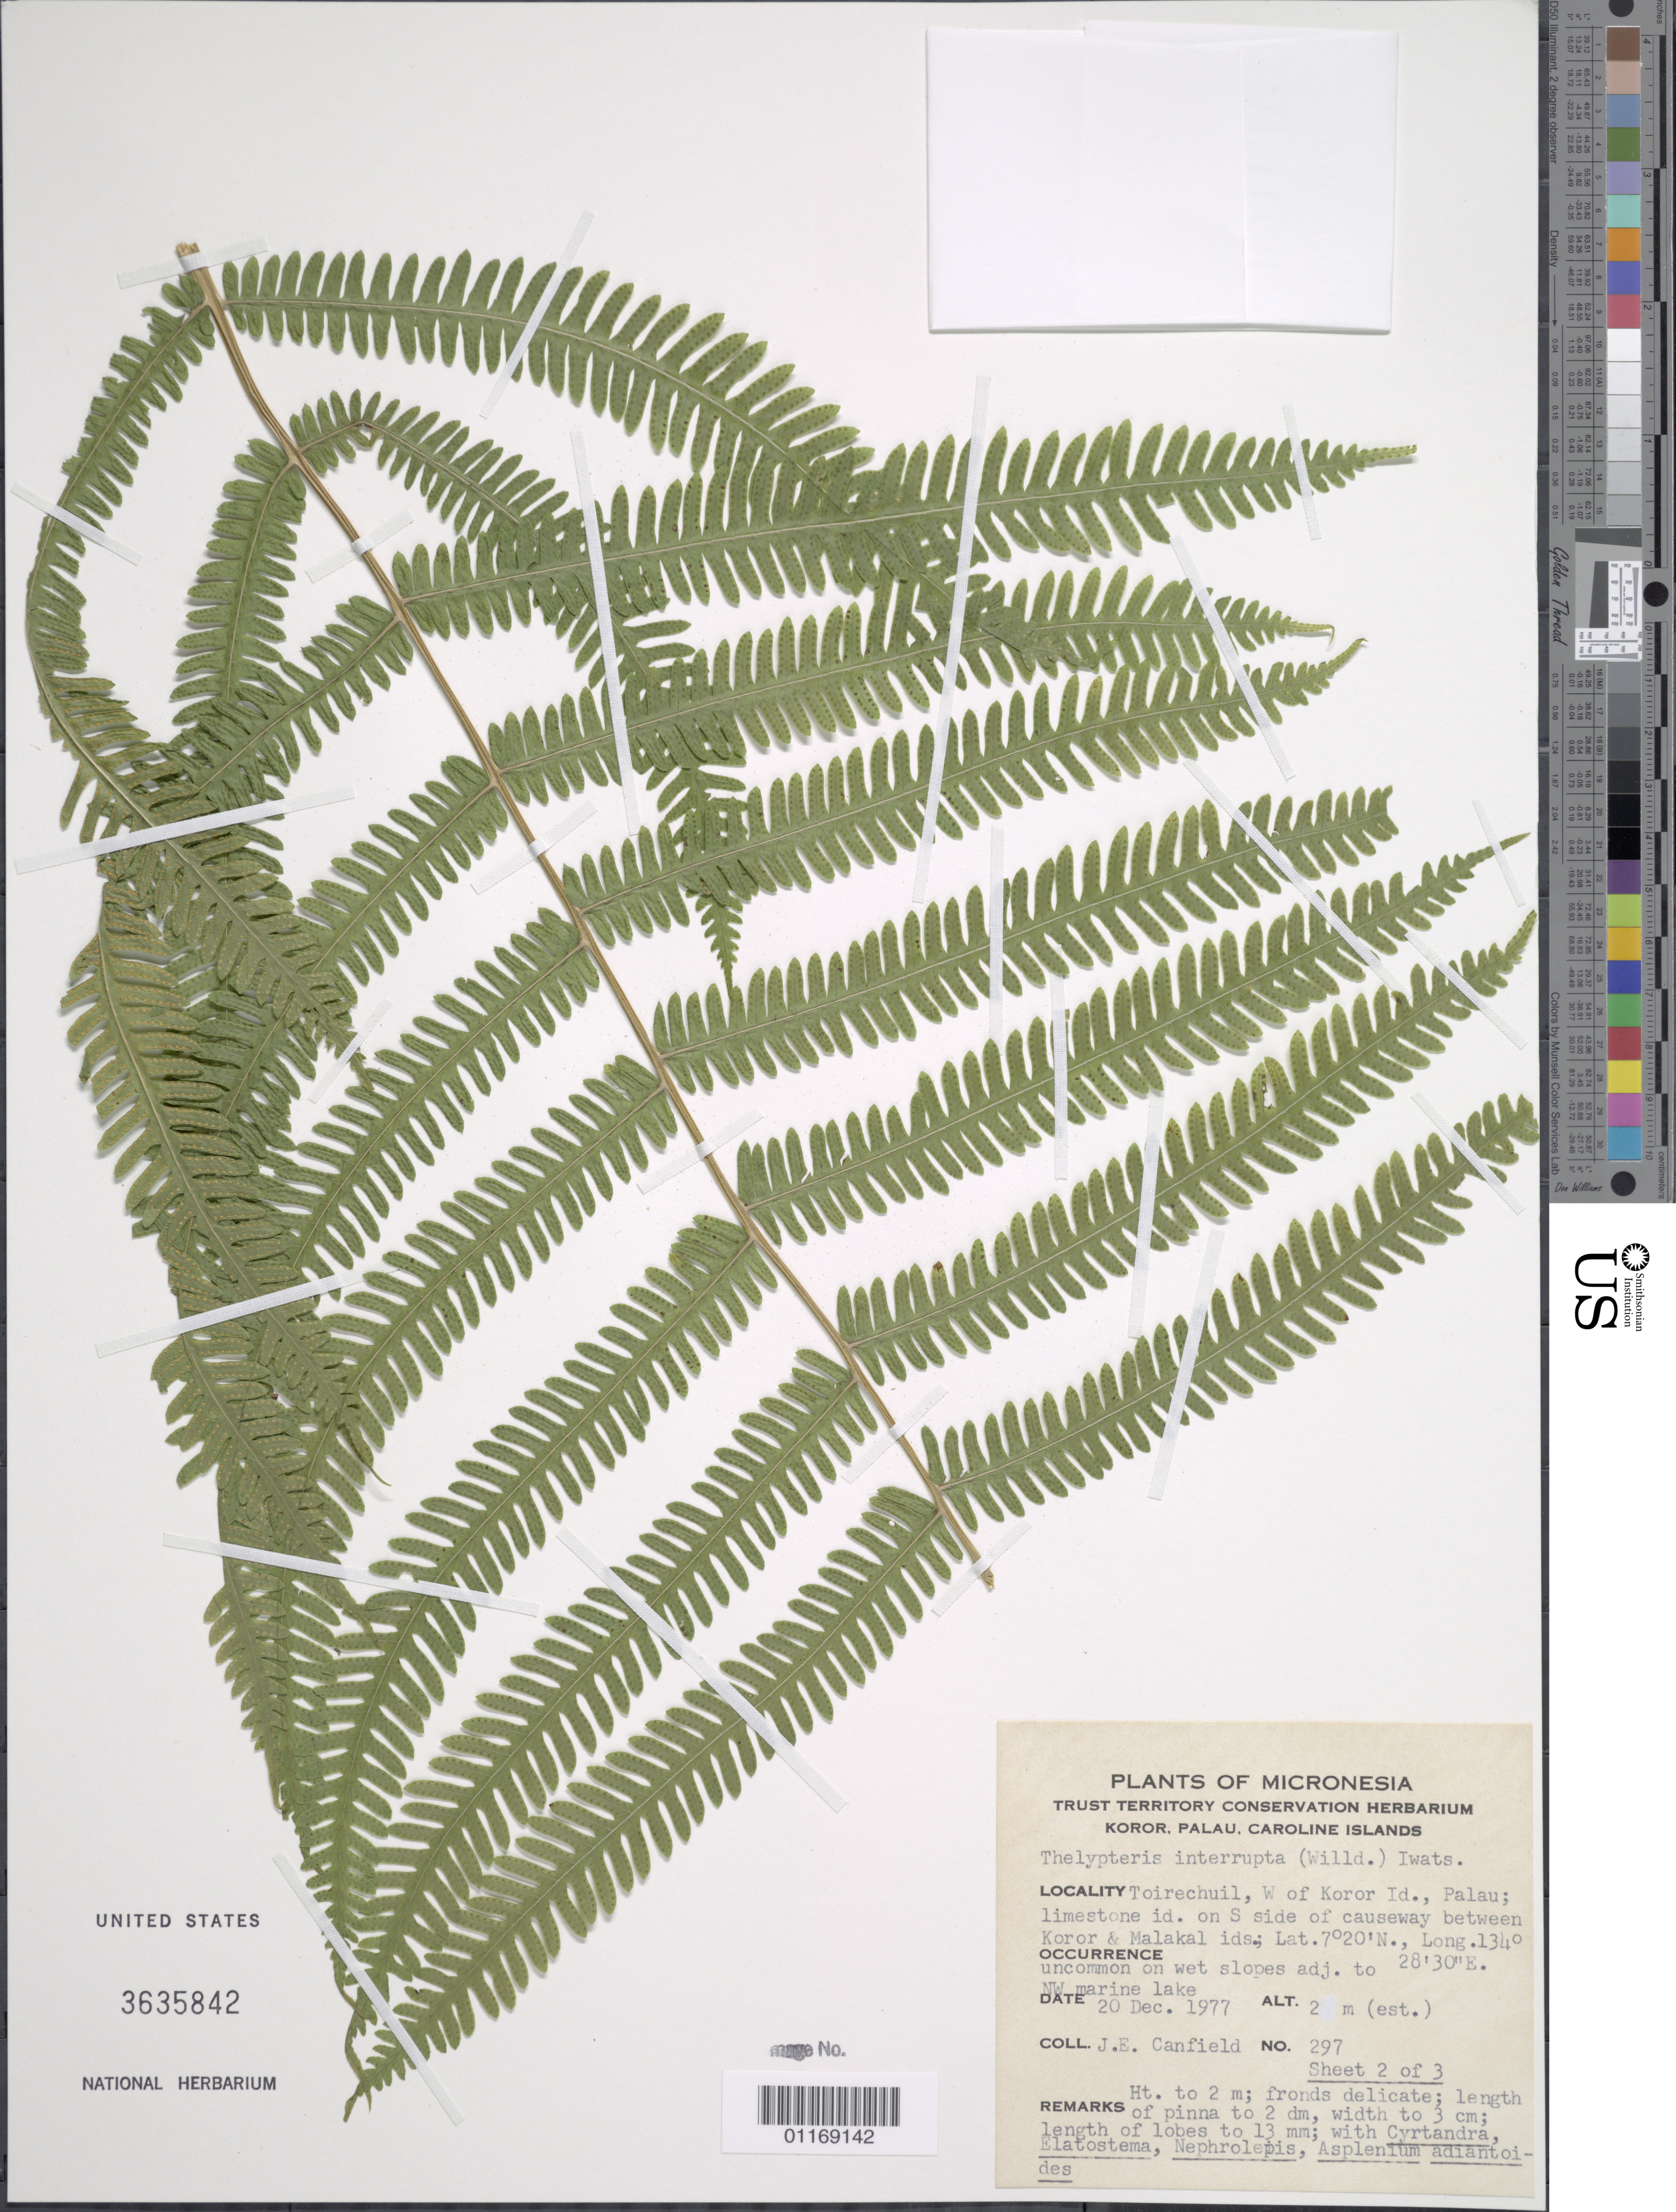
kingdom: Plantae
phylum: Tracheophyta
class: Polypodiopsida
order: Polypodiales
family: Thelypteridaceae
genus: Cyclosorus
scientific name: Cyclosorus interruptus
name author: (Willd.) H. Itô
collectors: J. E. Canfield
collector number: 297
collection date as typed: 20 Dec 1977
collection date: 1977-12-20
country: Palau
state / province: Caroline Is.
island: Oreor [Koror] I.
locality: Toirechuil, w of Koror id, Palau, limestone island on s side of causeway between Koror and Malakal islands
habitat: Wet slopes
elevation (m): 2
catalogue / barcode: US 3635842